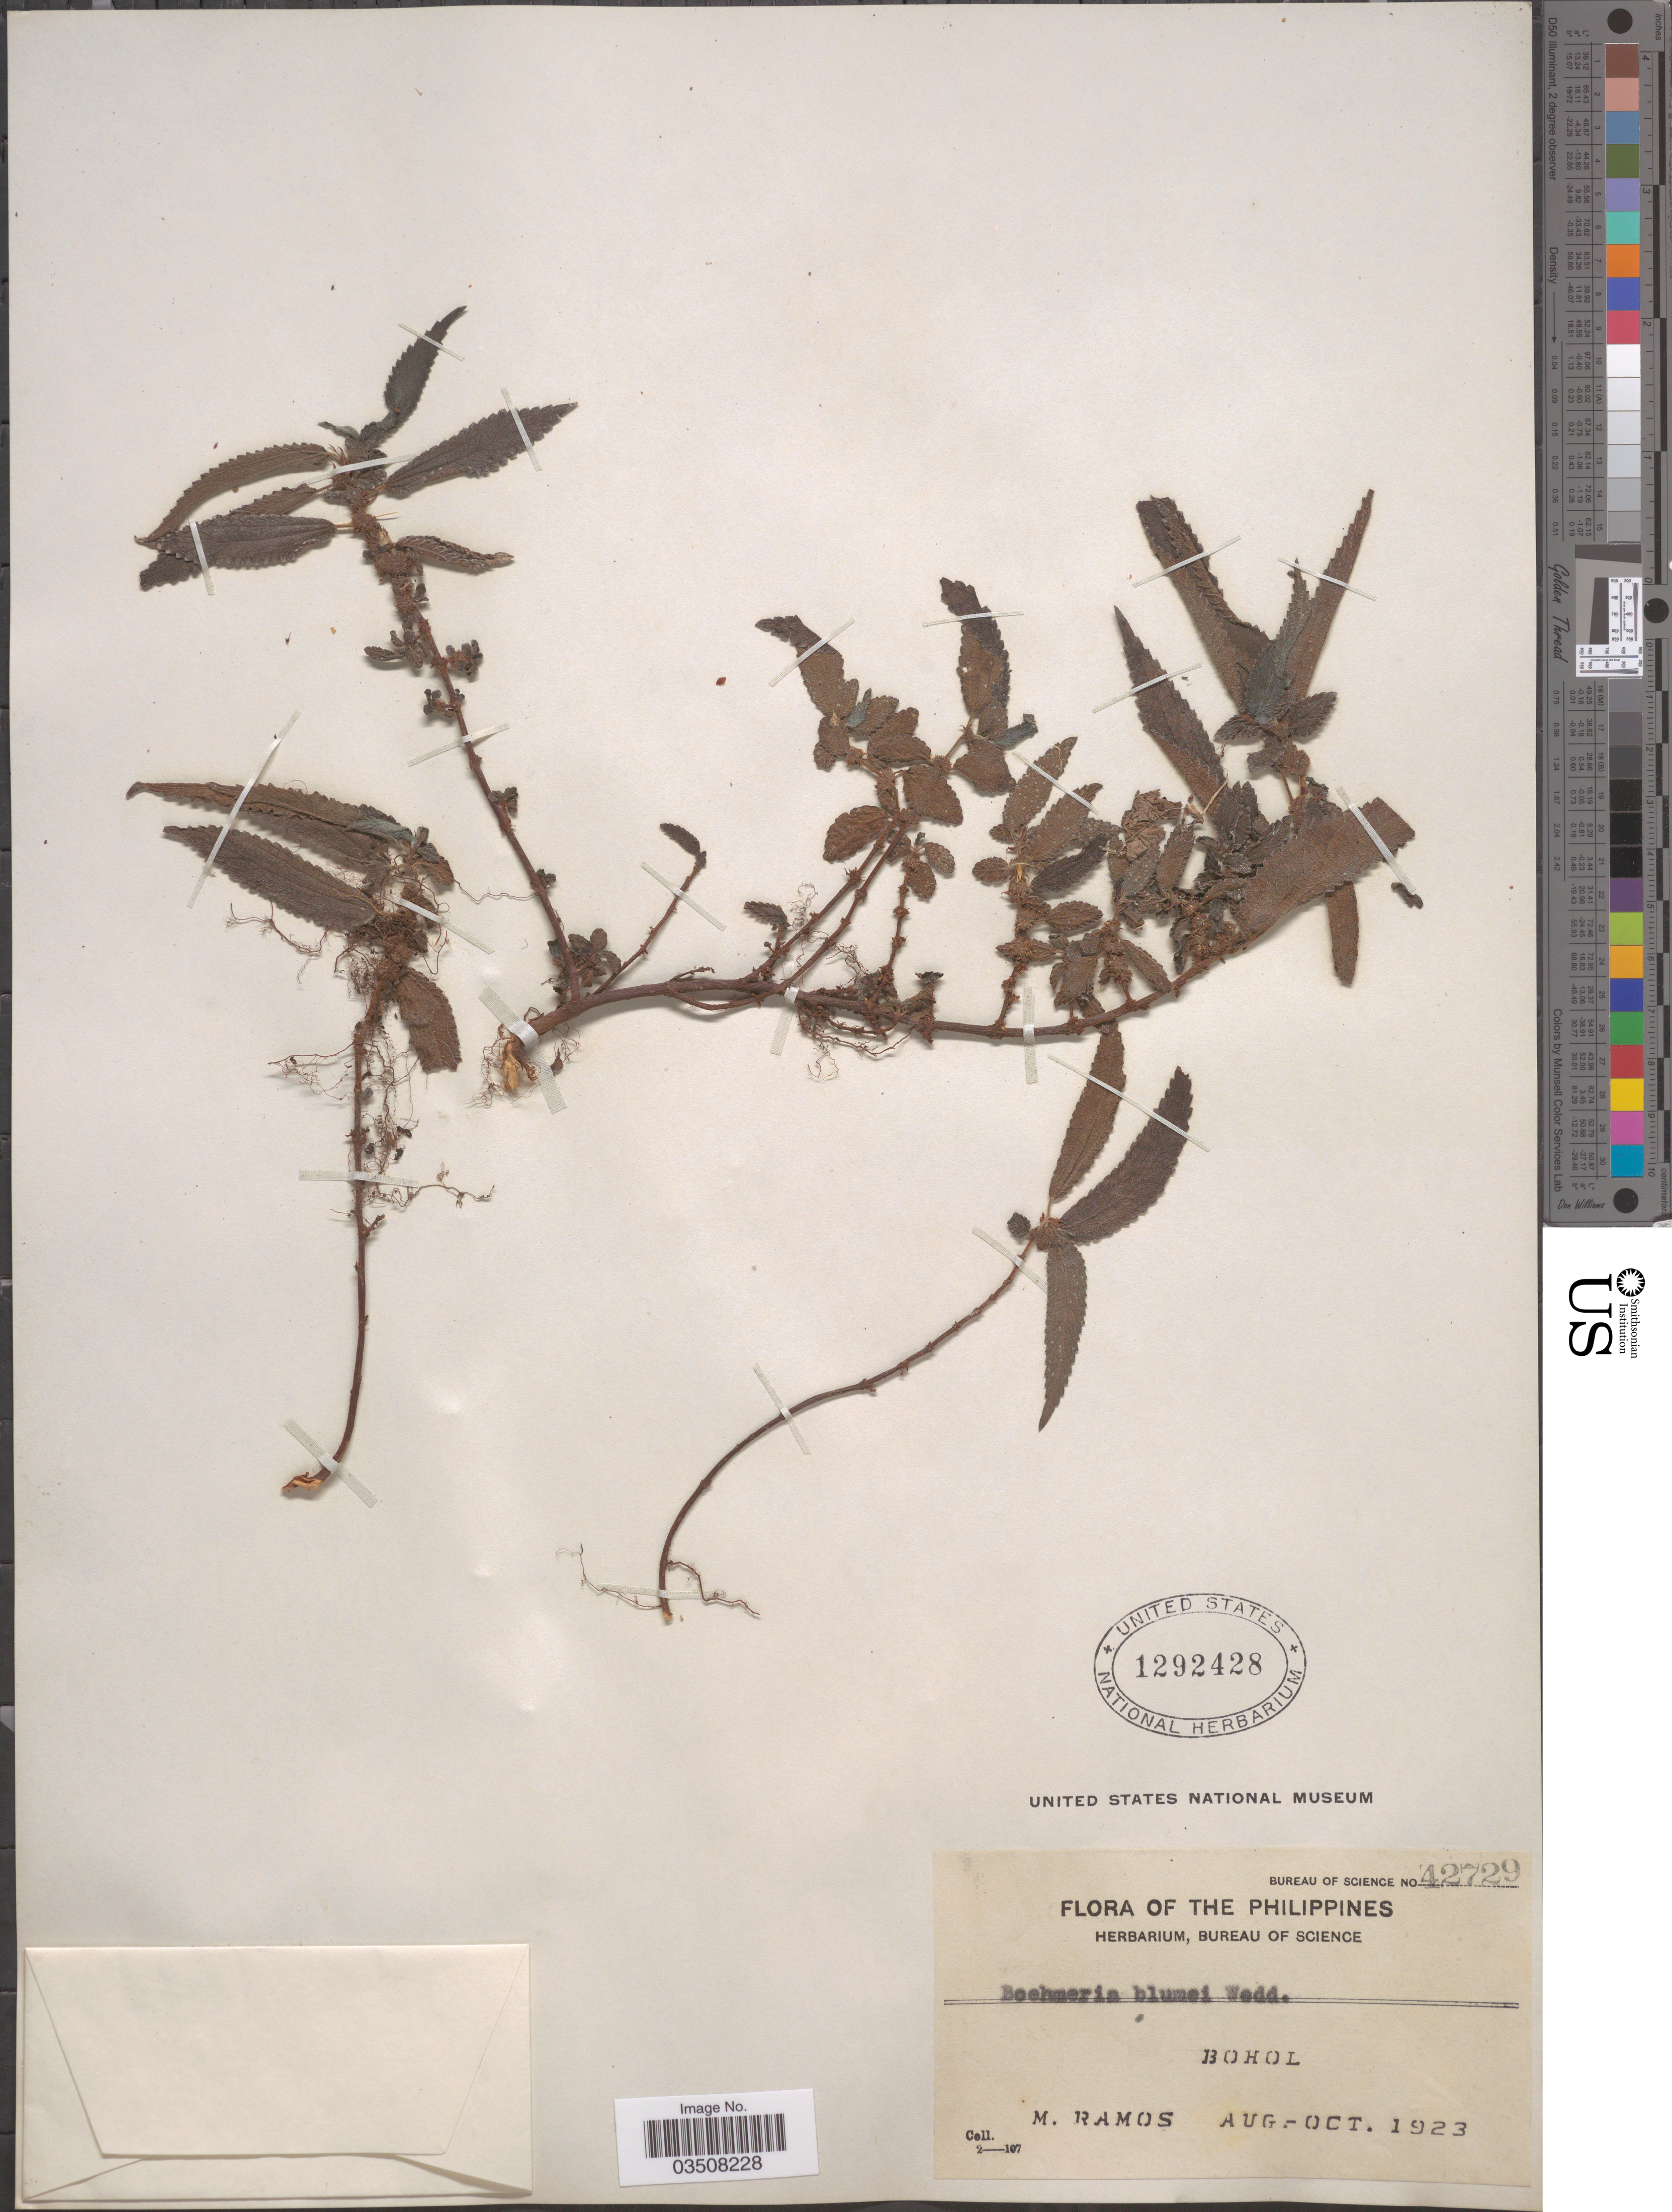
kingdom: Plantae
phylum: Tracheophyta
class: Magnoliopsida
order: Rosales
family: Urticaceae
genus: Boehmeria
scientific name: Boehmeria blumei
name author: Wedd.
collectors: M. Ramos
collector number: Bureau of Science 42729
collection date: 1923-08/1923-10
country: Philippines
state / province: Central Visayas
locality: Bohol.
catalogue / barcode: US 1292428